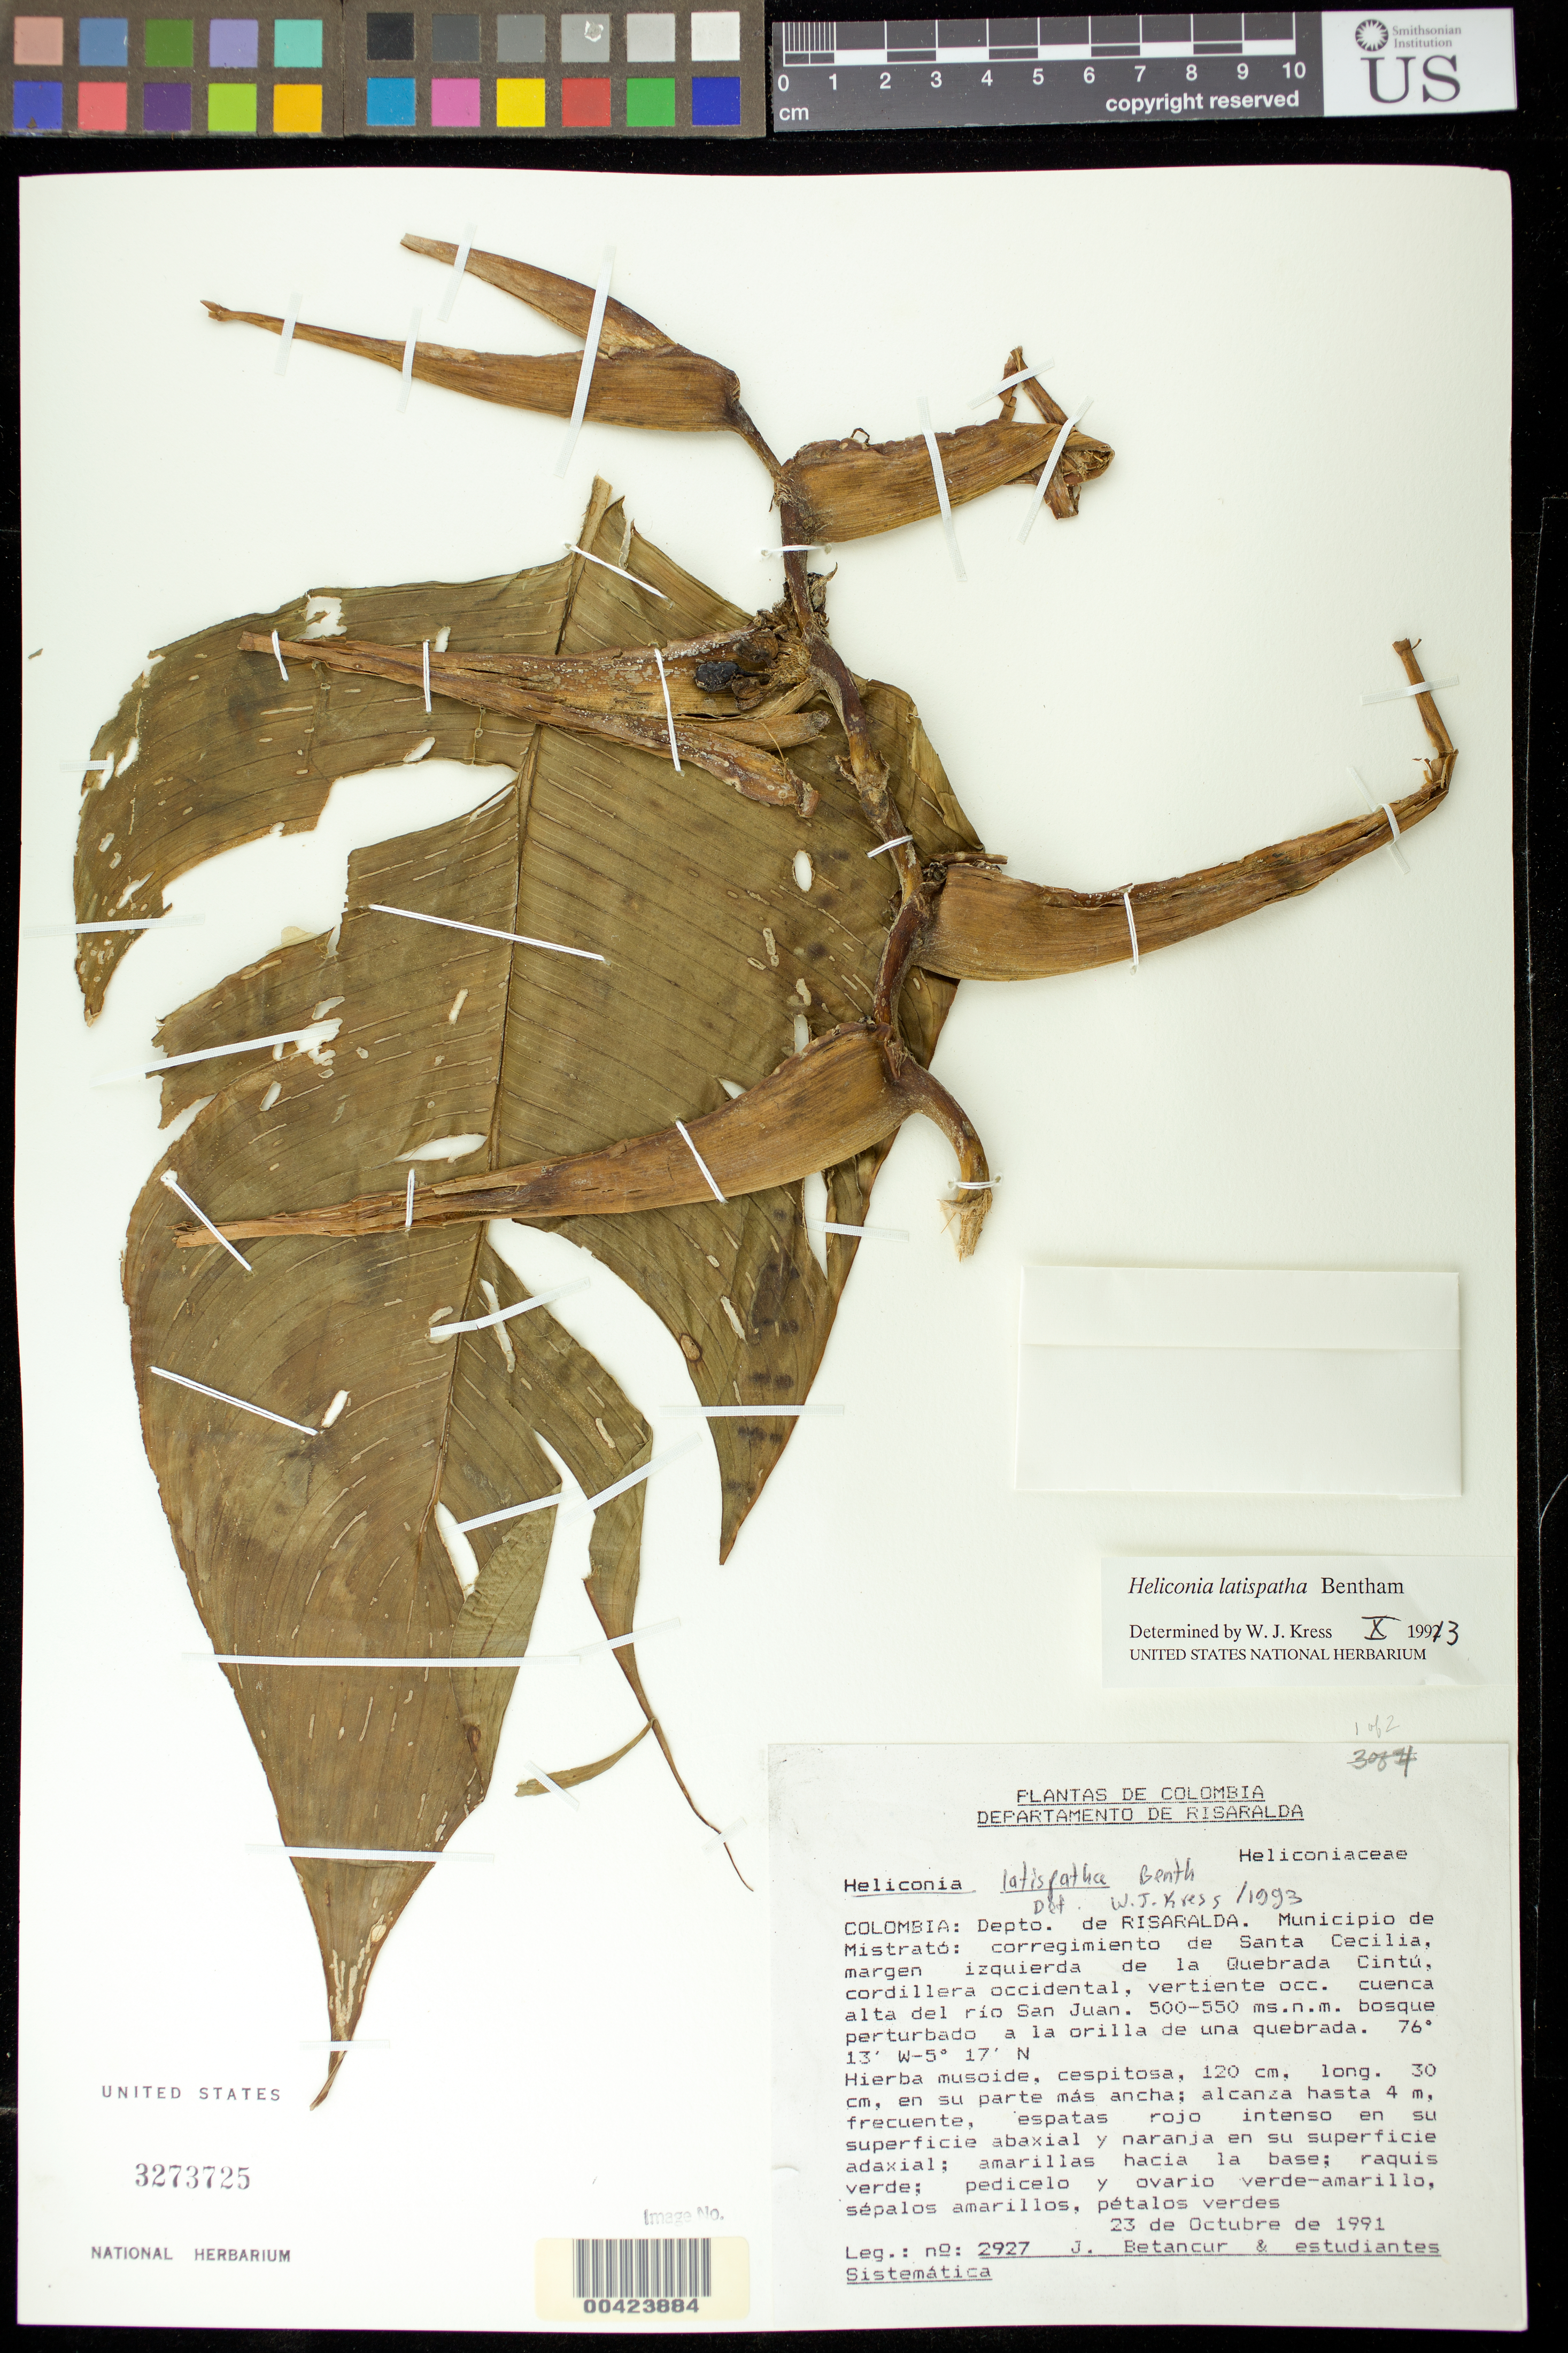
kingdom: Plantae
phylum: Tracheophyta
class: Liliopsida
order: Zingiberales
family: Heliconiaceae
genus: Heliconia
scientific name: Heliconia latispatha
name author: Benth.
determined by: Kress, W. J., (US), Smithsonian Institution - National Museum of Natural History (UNITED STATES)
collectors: J. C. Betancur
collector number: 2927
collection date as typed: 23 Oct 1991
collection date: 1991-10-23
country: Colombia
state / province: Risaralda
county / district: Mistrató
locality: Corregimento de Santa Cecilia; Quebrada Cintu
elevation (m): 500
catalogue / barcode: US 3273725